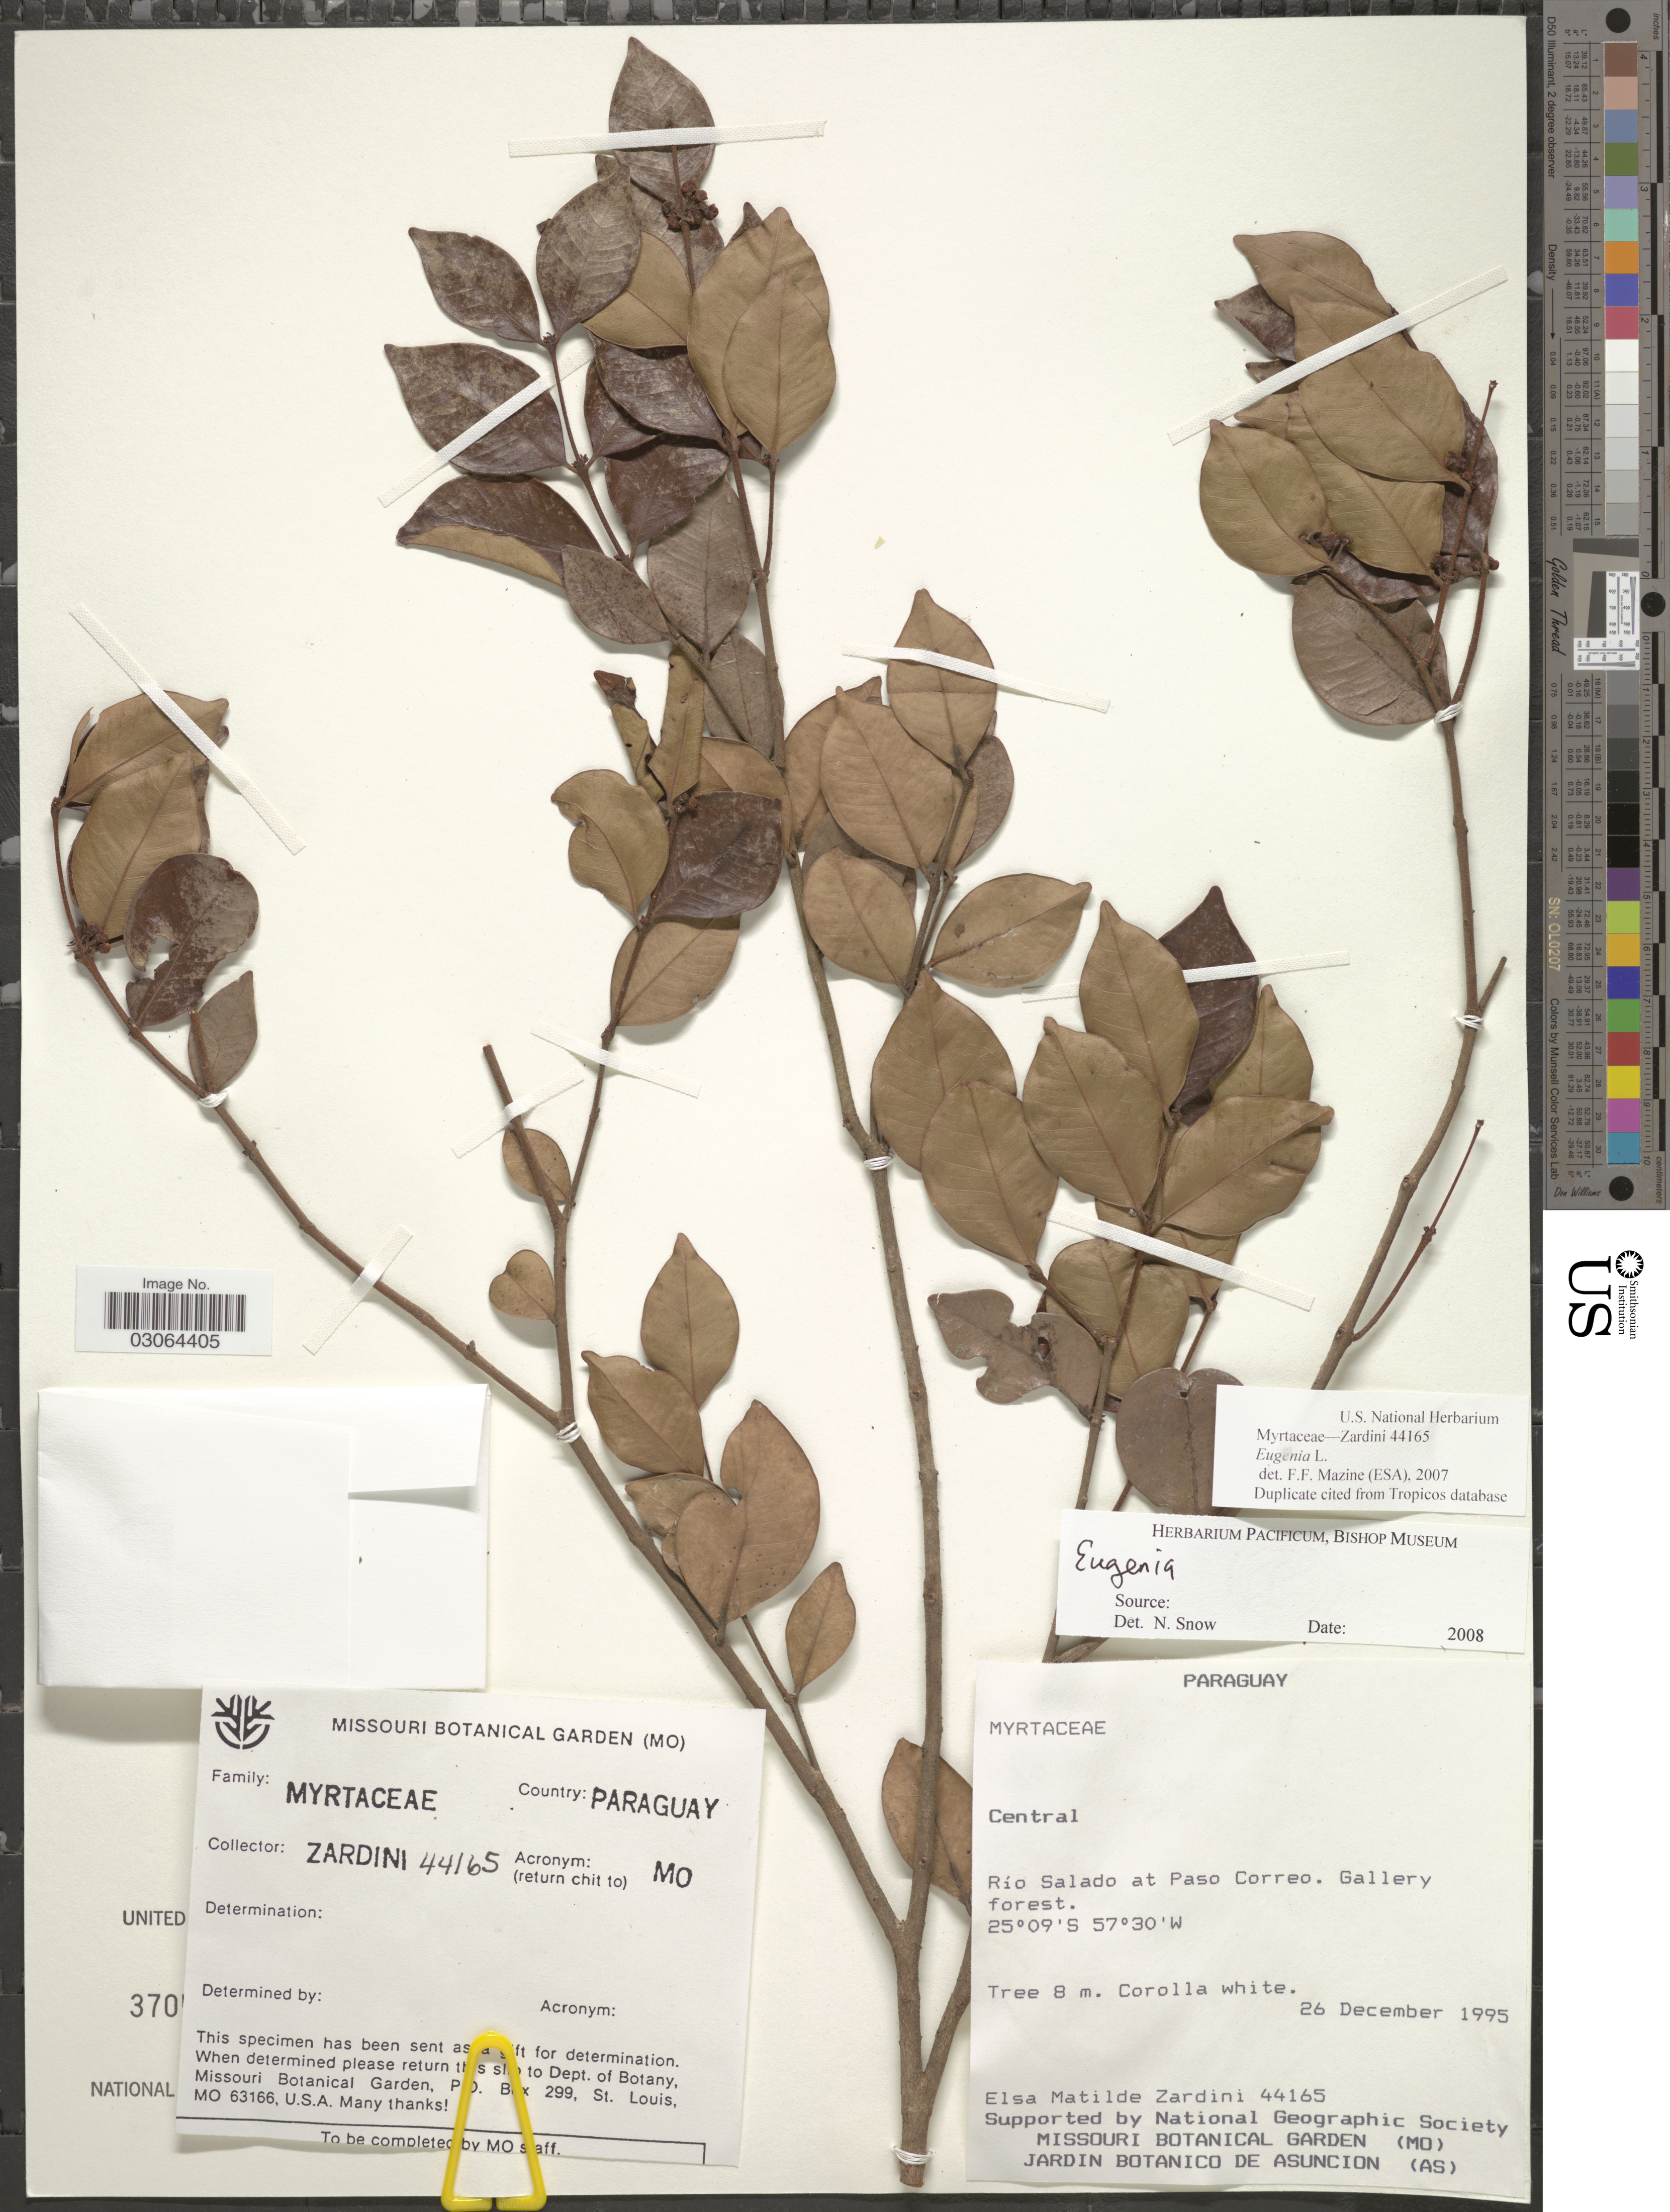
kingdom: Plantae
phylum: Tracheophyta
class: Magnoliopsida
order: Myrtales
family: Myrtaceae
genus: Eugenia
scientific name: Eugenia sp.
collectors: E. M. Zardini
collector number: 44165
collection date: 1995-12-26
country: Paraguay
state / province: Central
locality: Río Salado at Paso Correo, Gallery forest.